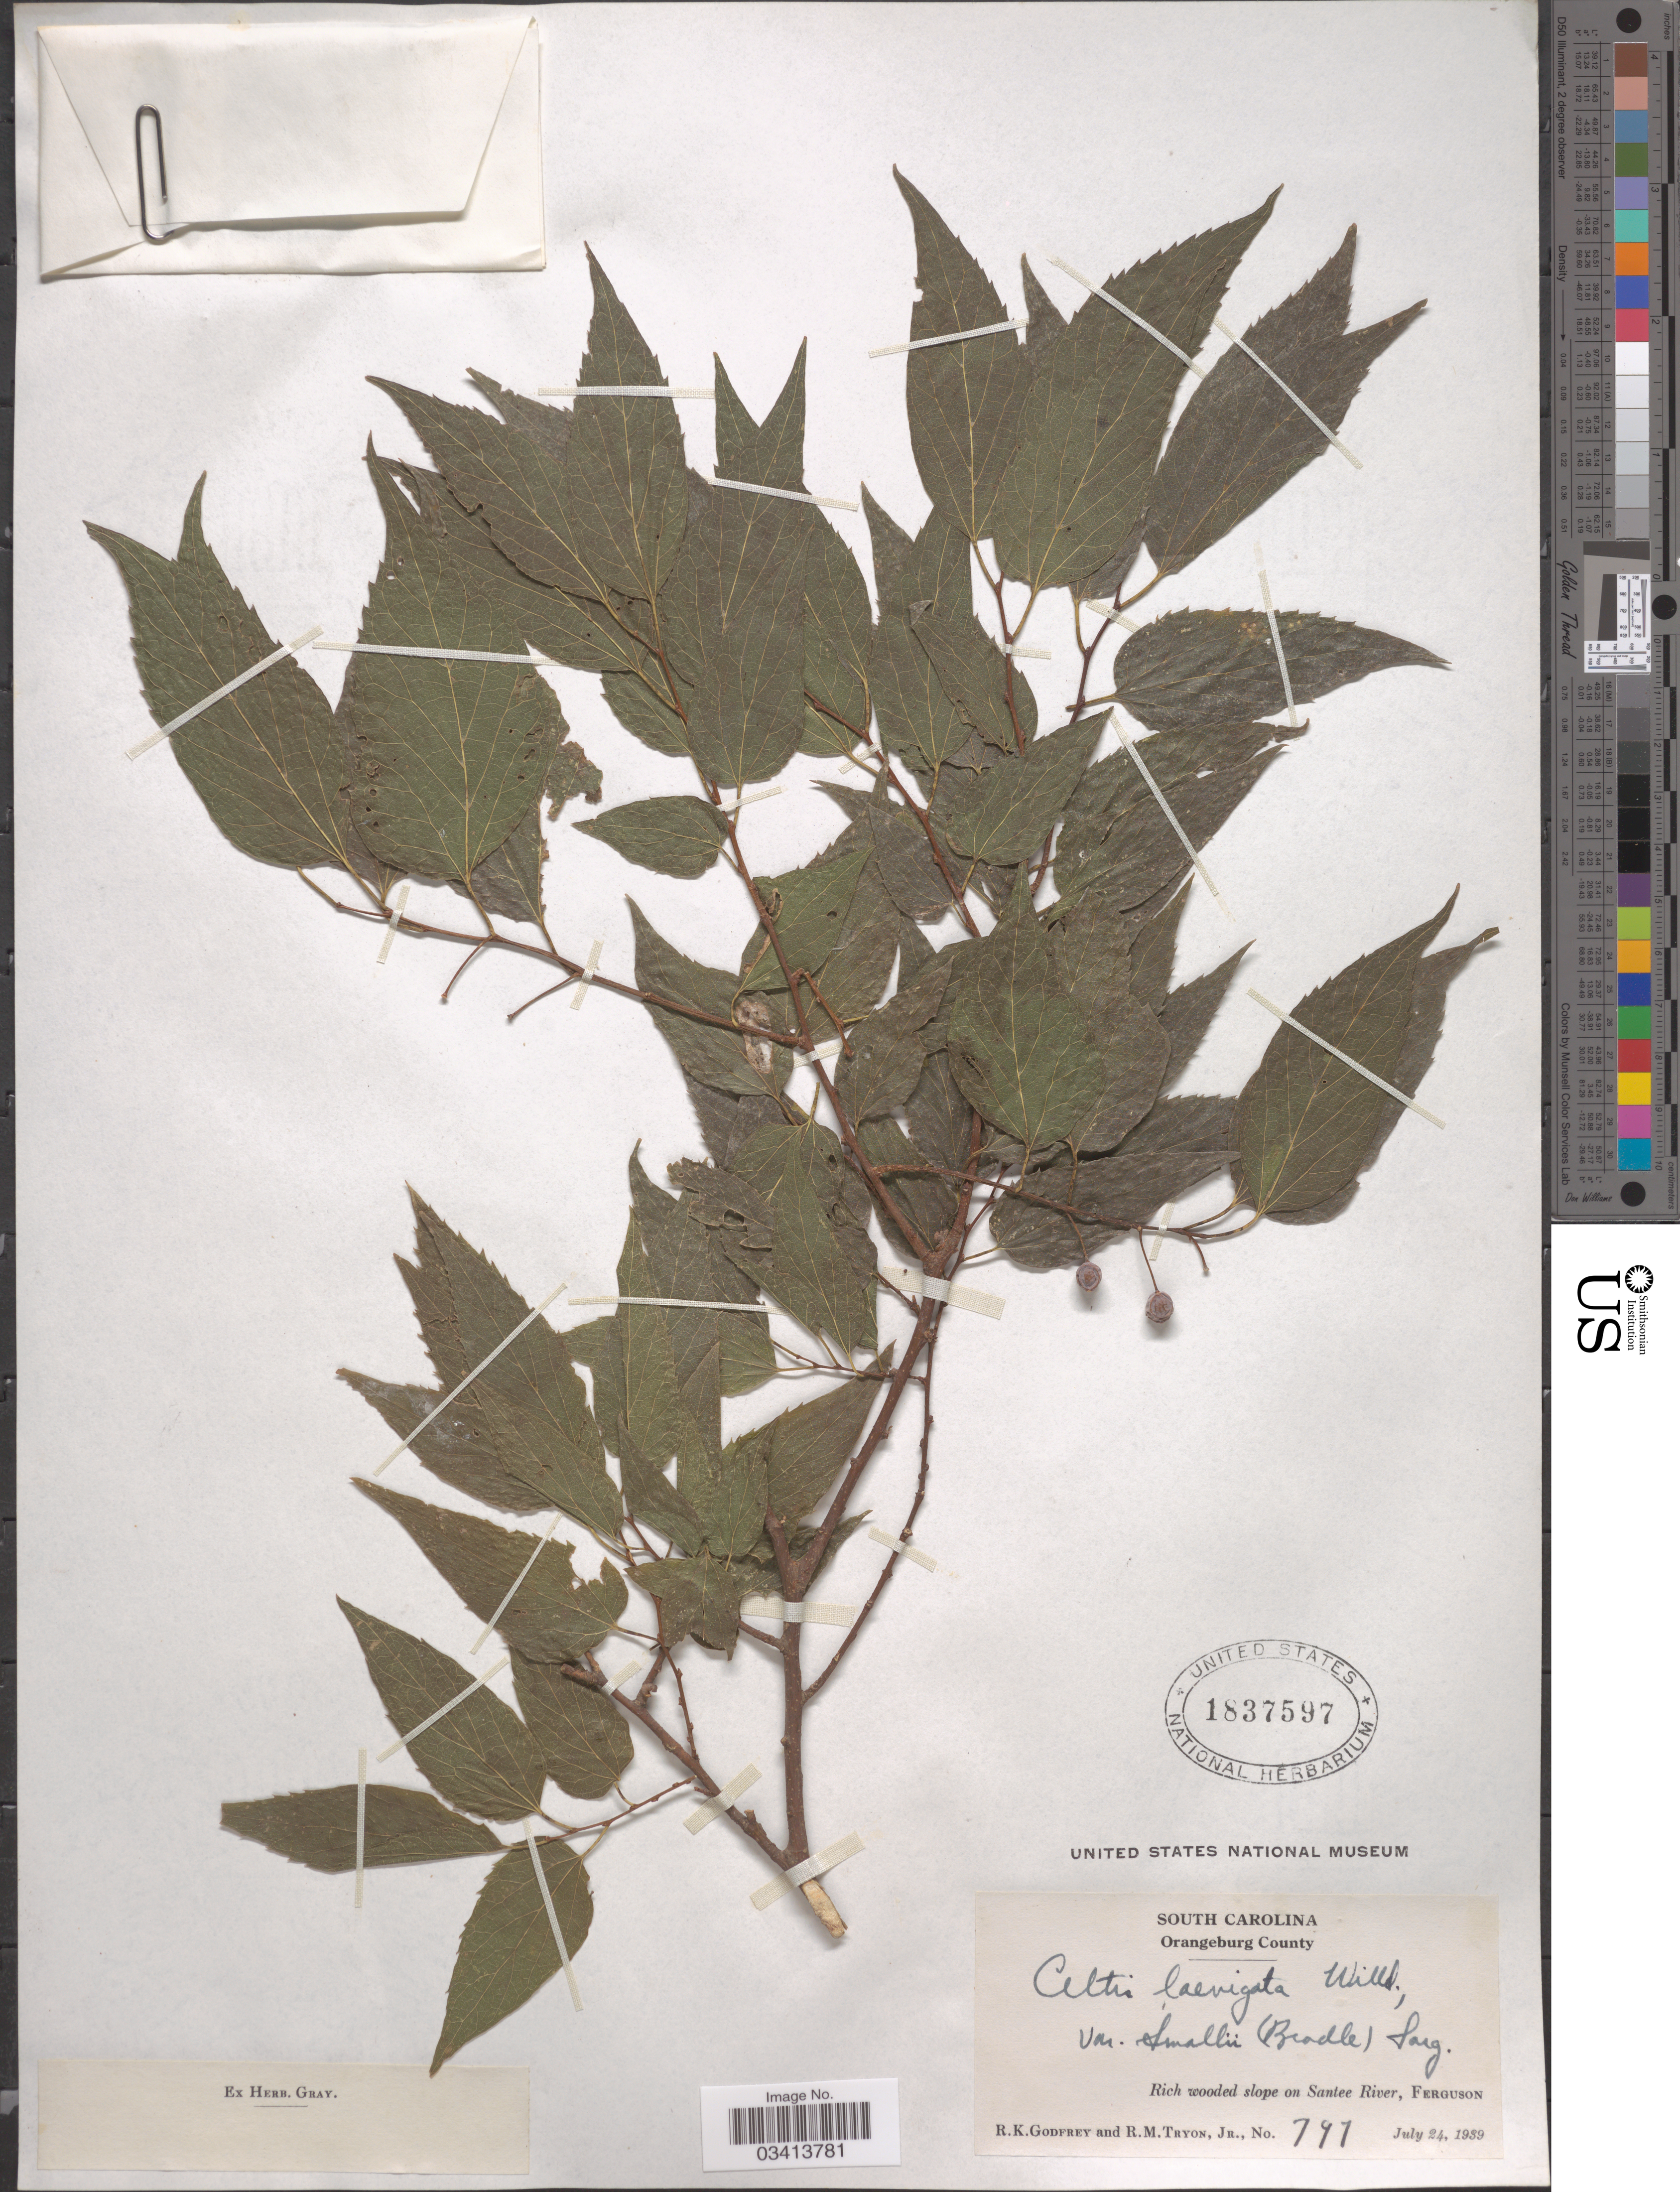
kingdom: Plantae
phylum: Tracheophyta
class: Magnoliopsida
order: Rosales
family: Cannabaceae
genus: Celtis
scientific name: Celtis laevigata var. smallii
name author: (Beadle) Sarg.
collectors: R. K. Godfrey & R. Tryon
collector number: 747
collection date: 1939-07-24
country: United States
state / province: South Carolina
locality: Orangeburg County. Rich wooded slope on Santee River, Ferguson.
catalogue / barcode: US 1837597